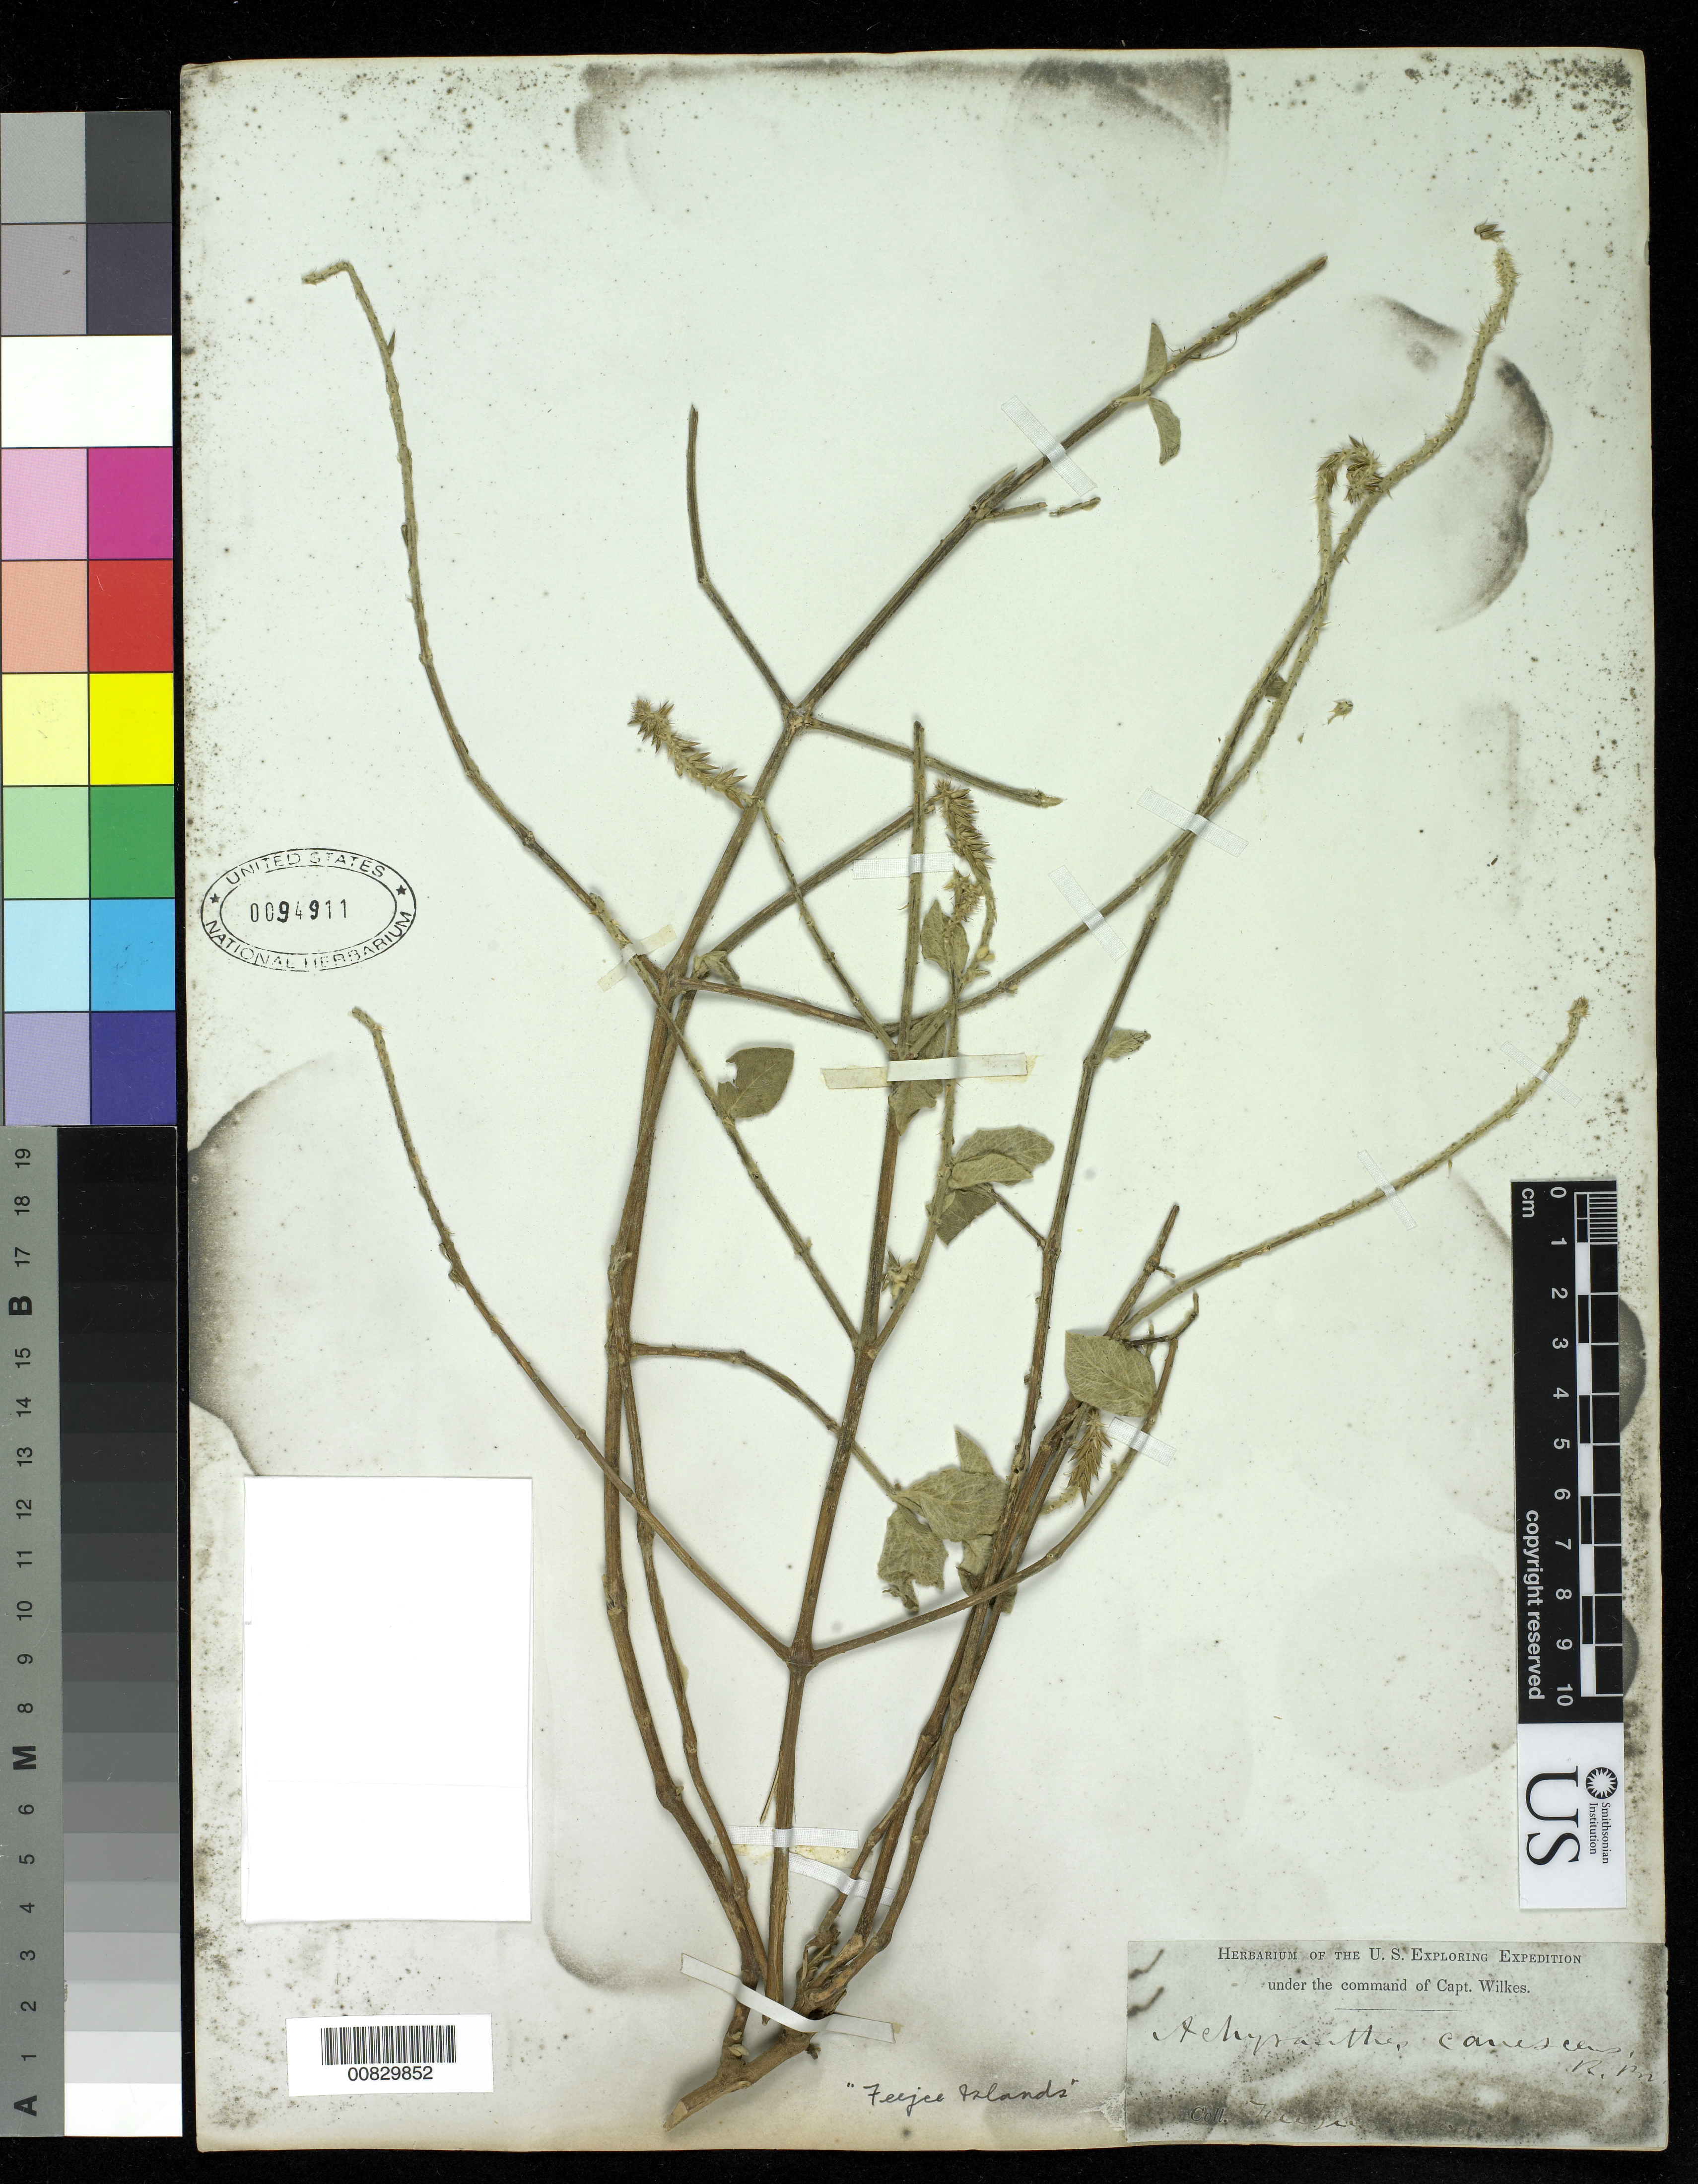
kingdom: Plantae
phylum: Tracheophyta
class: Magnoliopsida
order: Caryophyllales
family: Amaranthaceae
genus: Achyranthes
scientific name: Achyranthes aspera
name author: L.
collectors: Wilkes Explor. Exped.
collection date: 1838/1842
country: Fiji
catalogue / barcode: US 94911